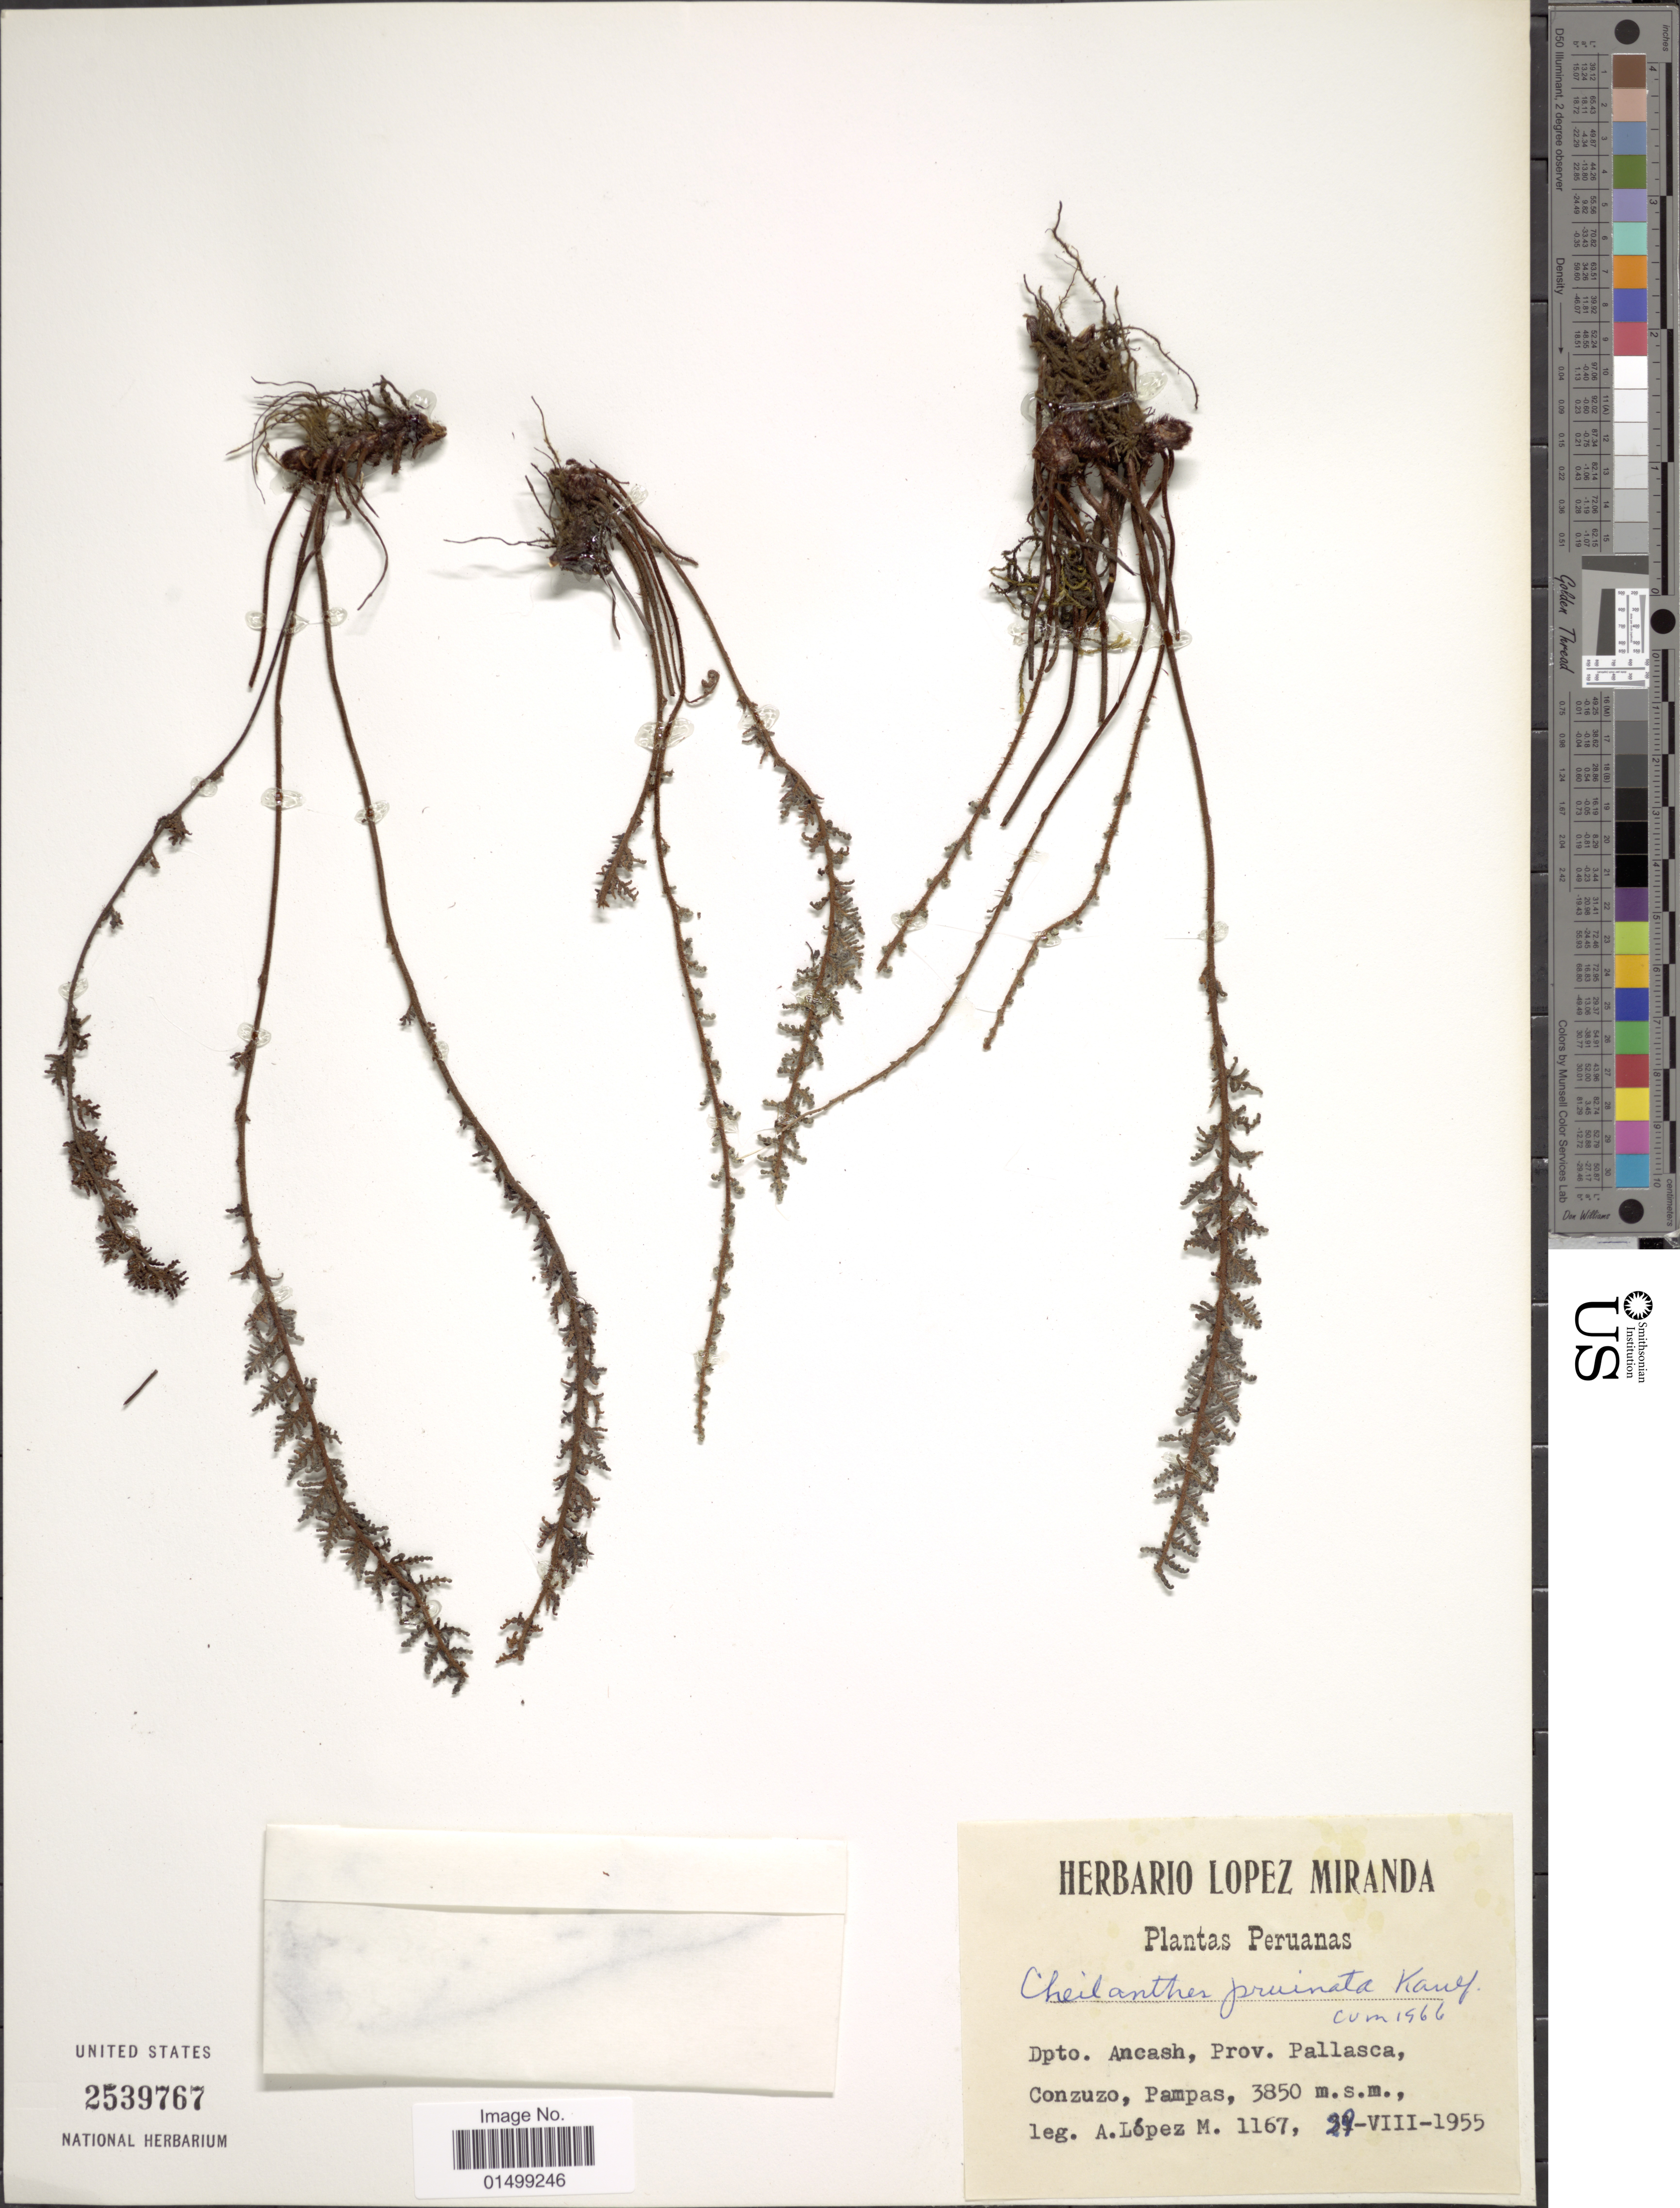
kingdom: Plantae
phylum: Tracheophyta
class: Polypodiopsida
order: Polypodiales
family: Pteridaceae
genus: Cheilanthes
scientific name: Cheilanthes pruinata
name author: Kaulf.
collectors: A. López M.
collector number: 1167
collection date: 1955-08-29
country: Peru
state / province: Ancash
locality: Prov. Pallasca, Conzuzo, Pampas.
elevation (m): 3850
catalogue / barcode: US 2539767